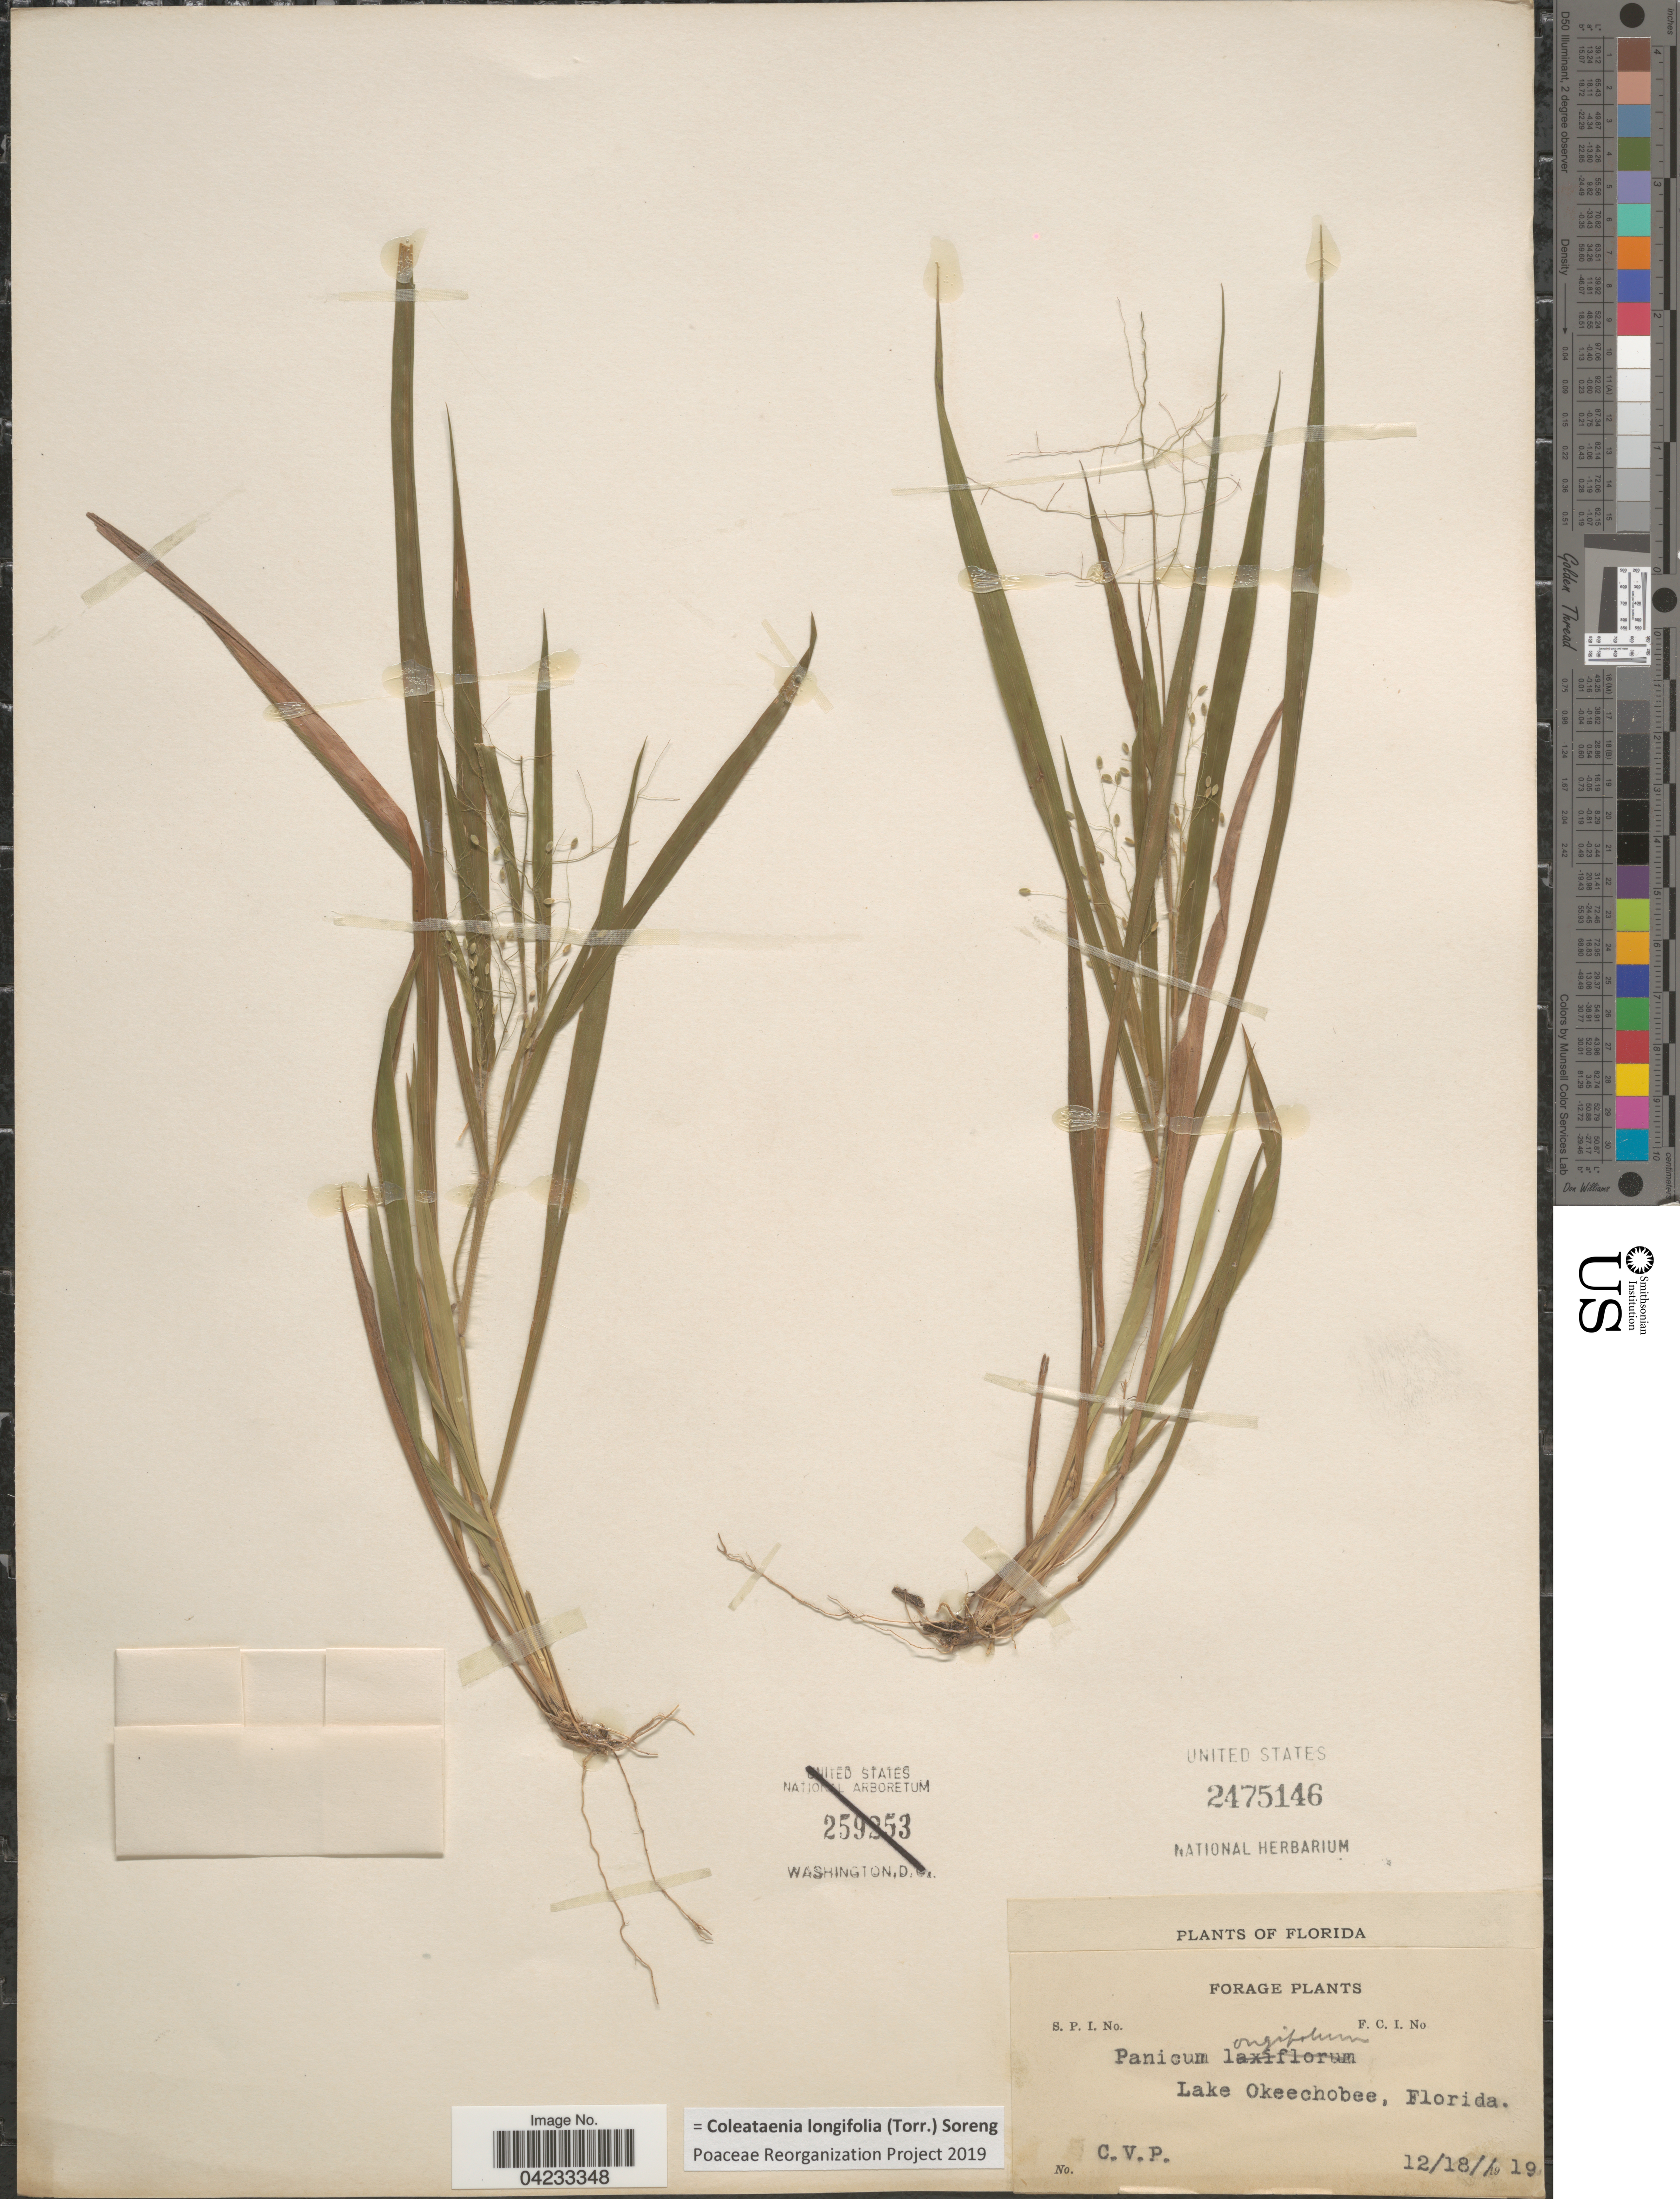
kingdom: Plantae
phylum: Tracheophyta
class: Liliopsida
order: Poales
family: Poaceae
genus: Coleataenia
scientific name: Coleataenia longifolia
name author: (Torr.) Soreng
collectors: C. V. P.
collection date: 1919-12-18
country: United States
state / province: Florida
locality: Lake Okeechobee.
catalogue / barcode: US 2475146